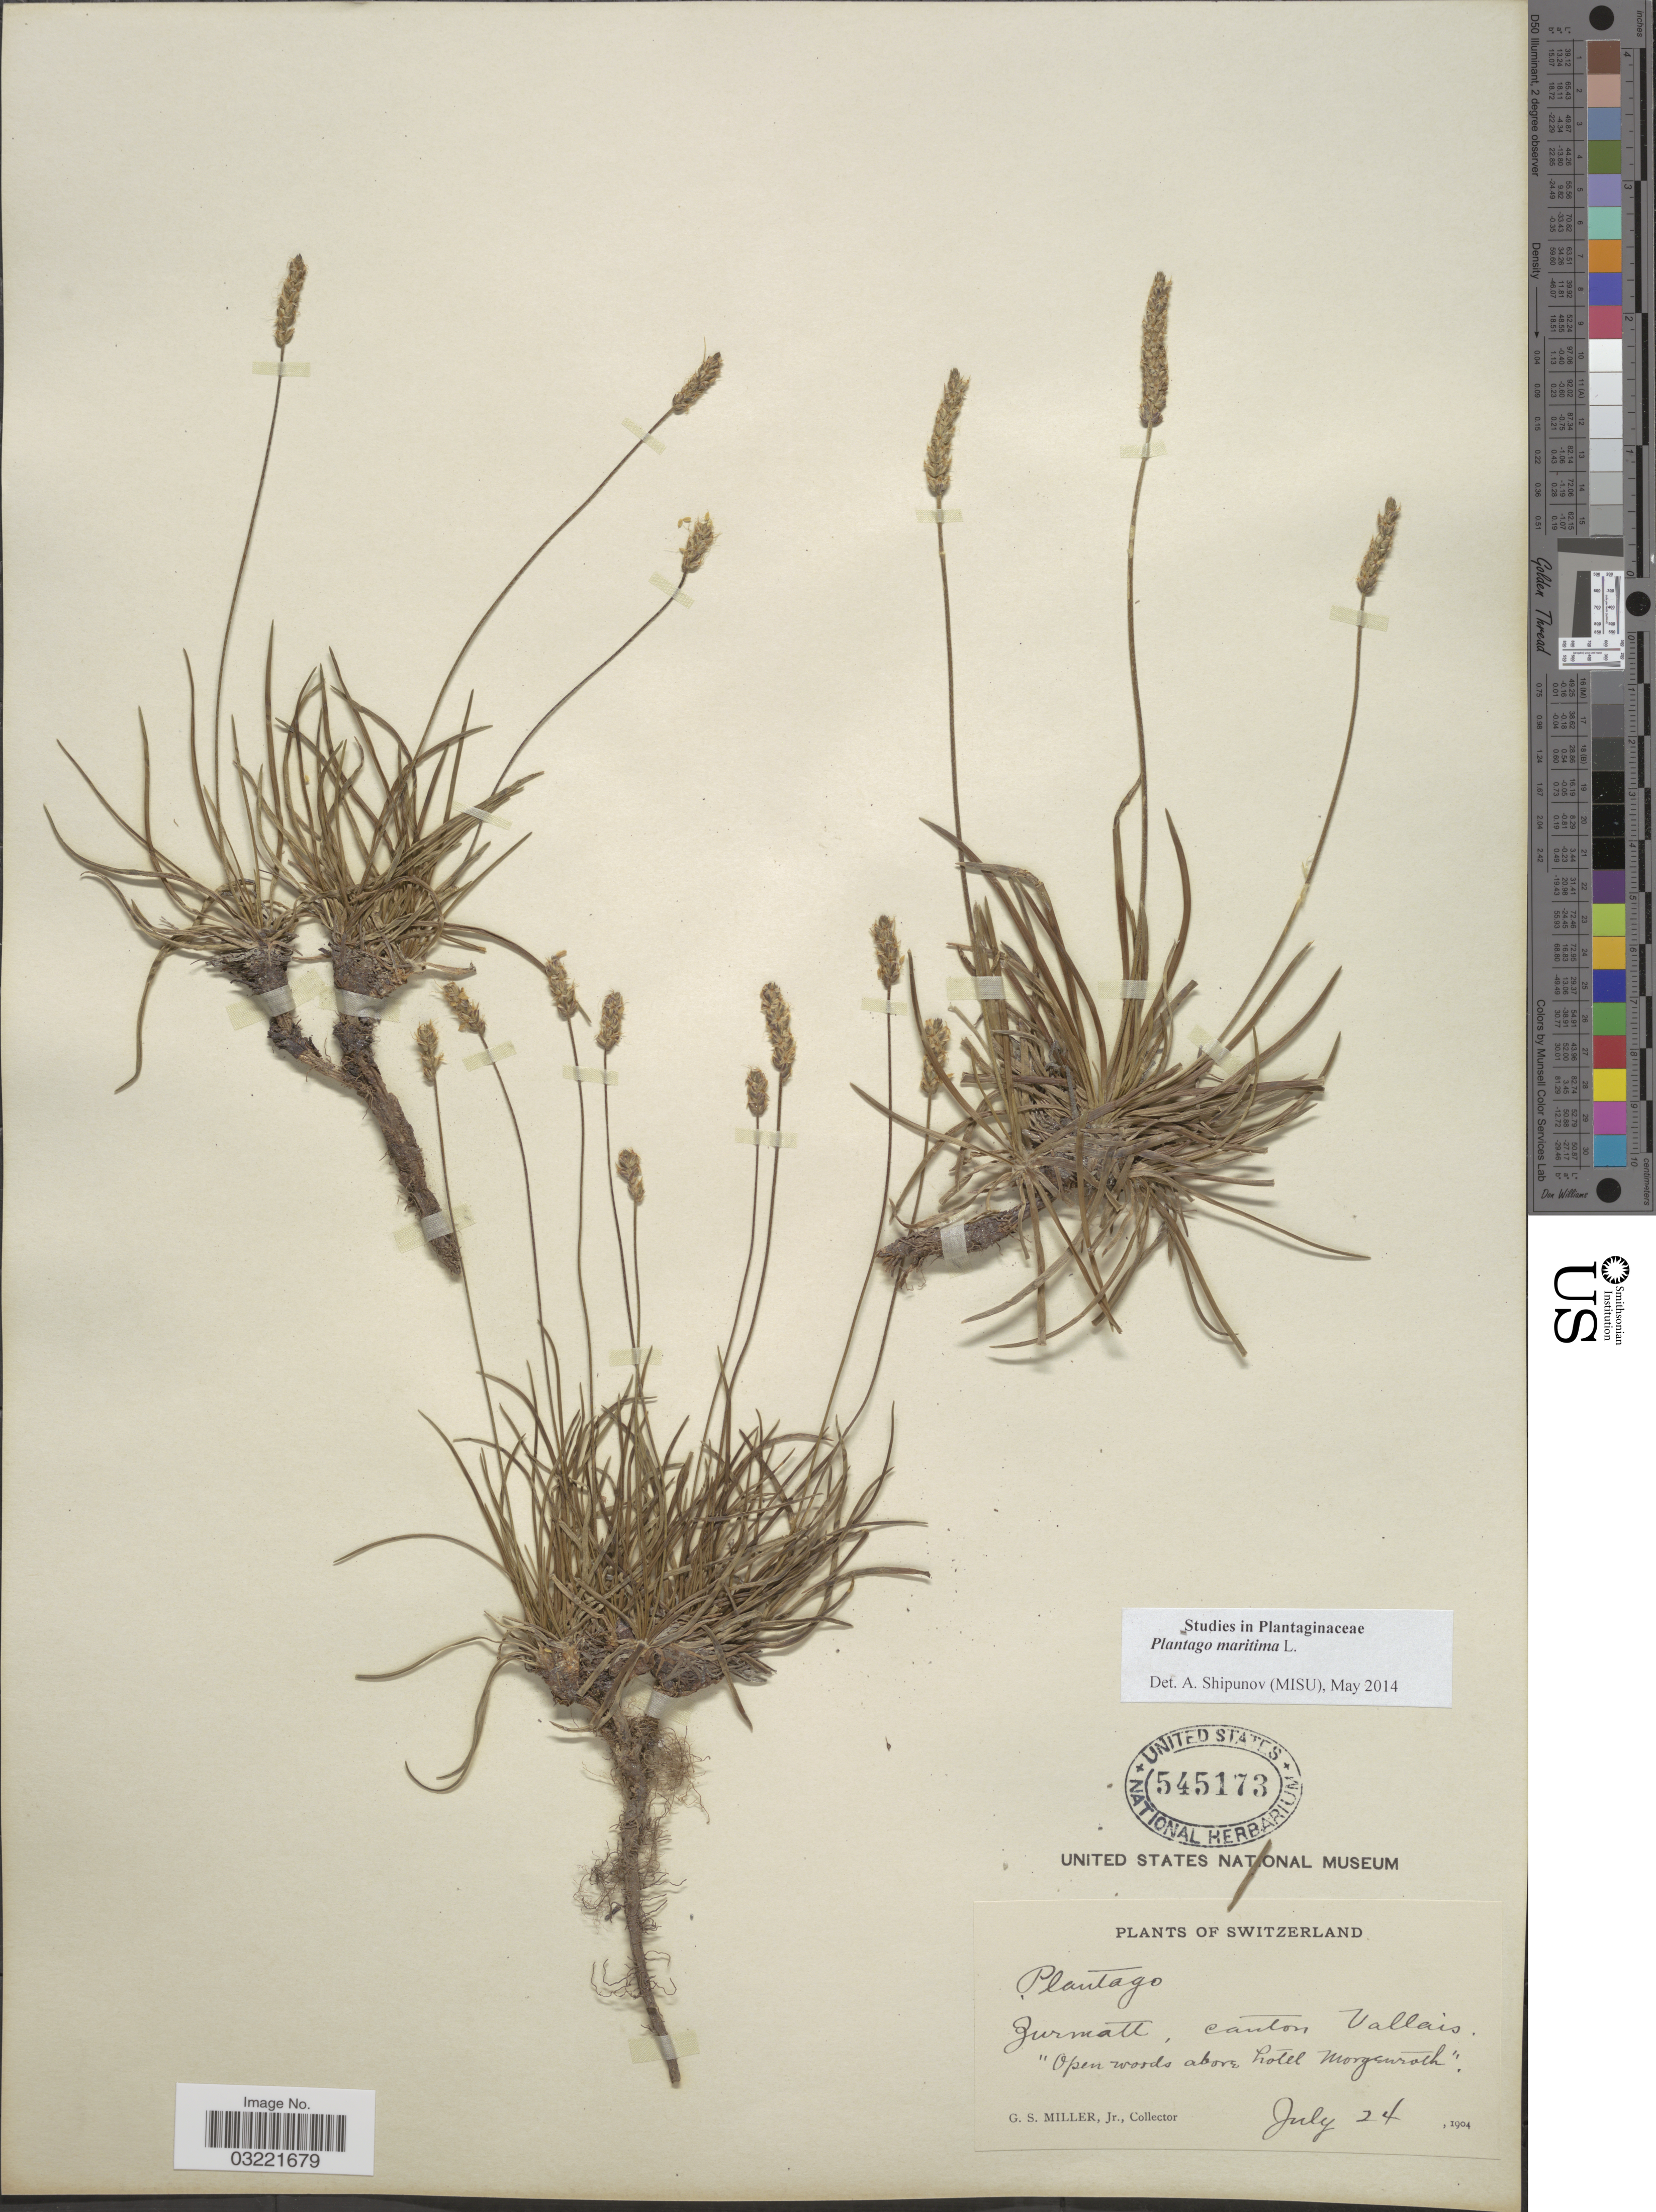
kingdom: Plantae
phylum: Tracheophyta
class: Magnoliopsida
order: Lamiales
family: Plantaginaceae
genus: Plantago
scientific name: Plantago maritima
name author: L.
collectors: G. S. Miller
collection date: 1904-07-24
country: Switzerland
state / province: Valais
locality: Zurmatt, Canton Vallais. "Open woods above hotel Morgenroth".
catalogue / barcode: US 545173